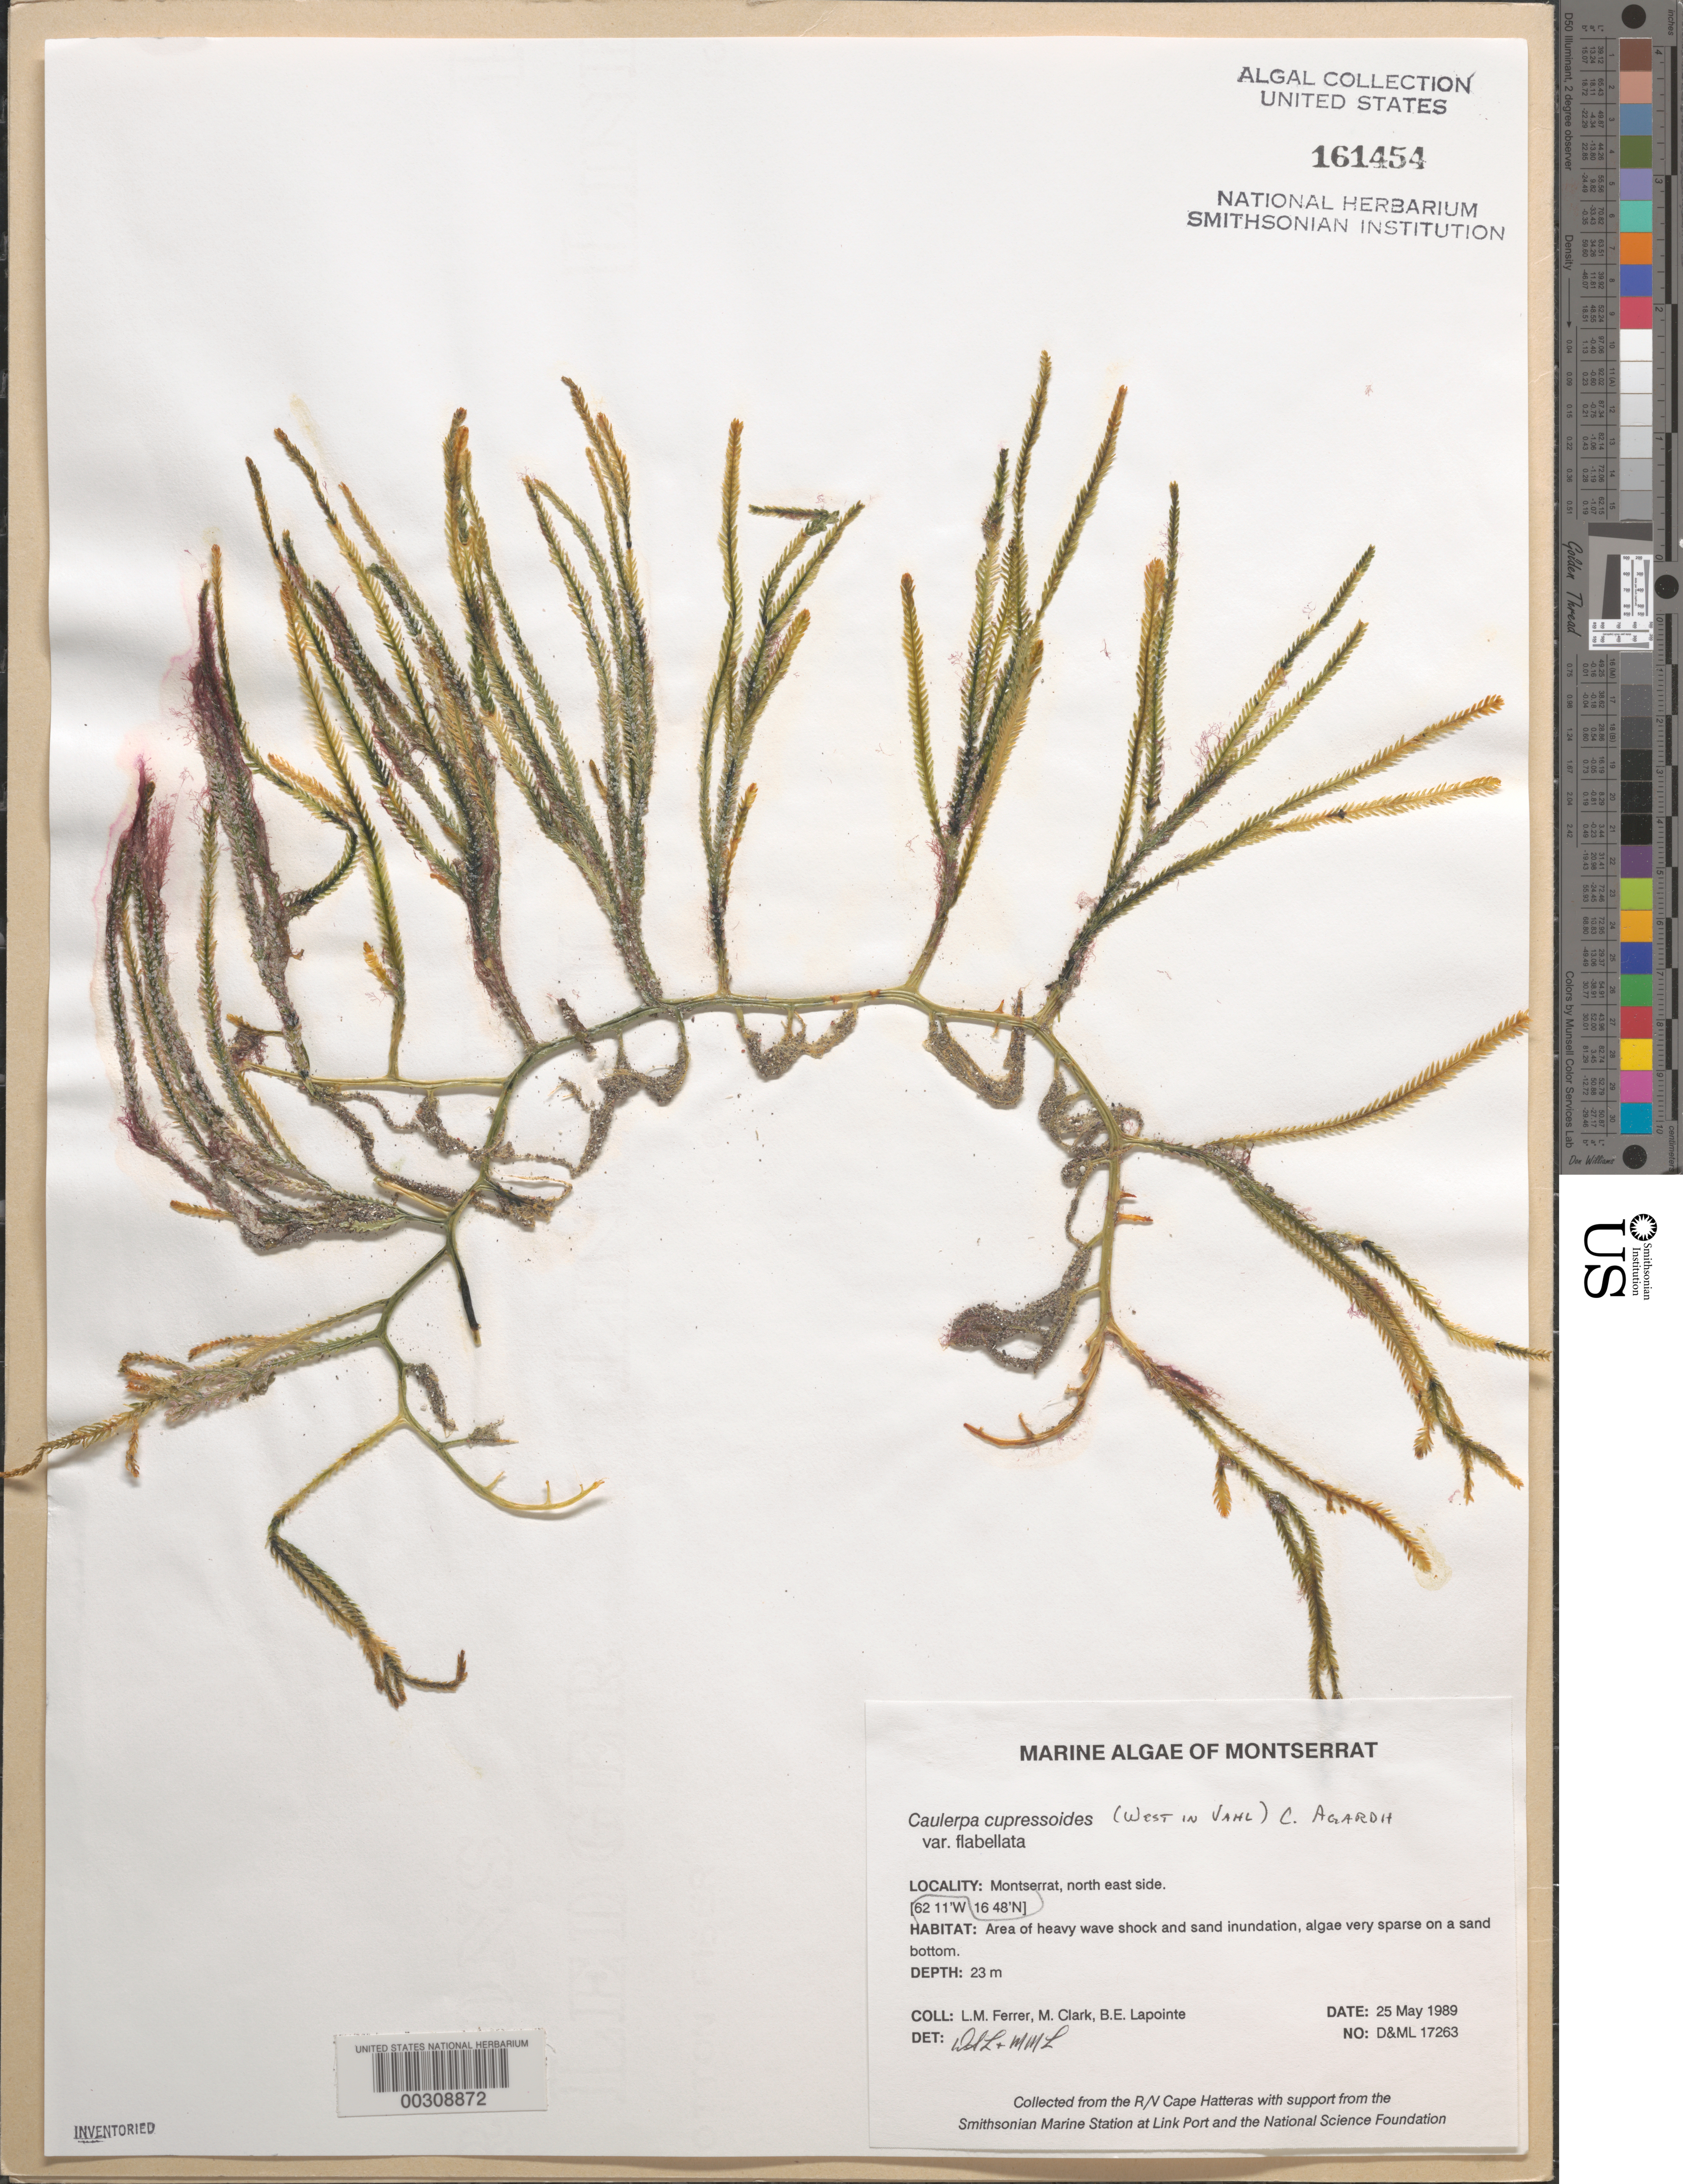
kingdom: Plantae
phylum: Chlorophyta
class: Ulvophyceae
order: Bryopsidales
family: Caulerpaceae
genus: Caulerpa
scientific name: Caulerpa cupressoides var. flabellata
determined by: Littler, D. S.; Littler, M. M.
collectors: L. Ferrer, M. Clark & B. Lapointe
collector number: D&ML 17263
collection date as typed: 25 May 1989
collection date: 1989-05-25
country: Montserrat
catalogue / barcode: US 161454